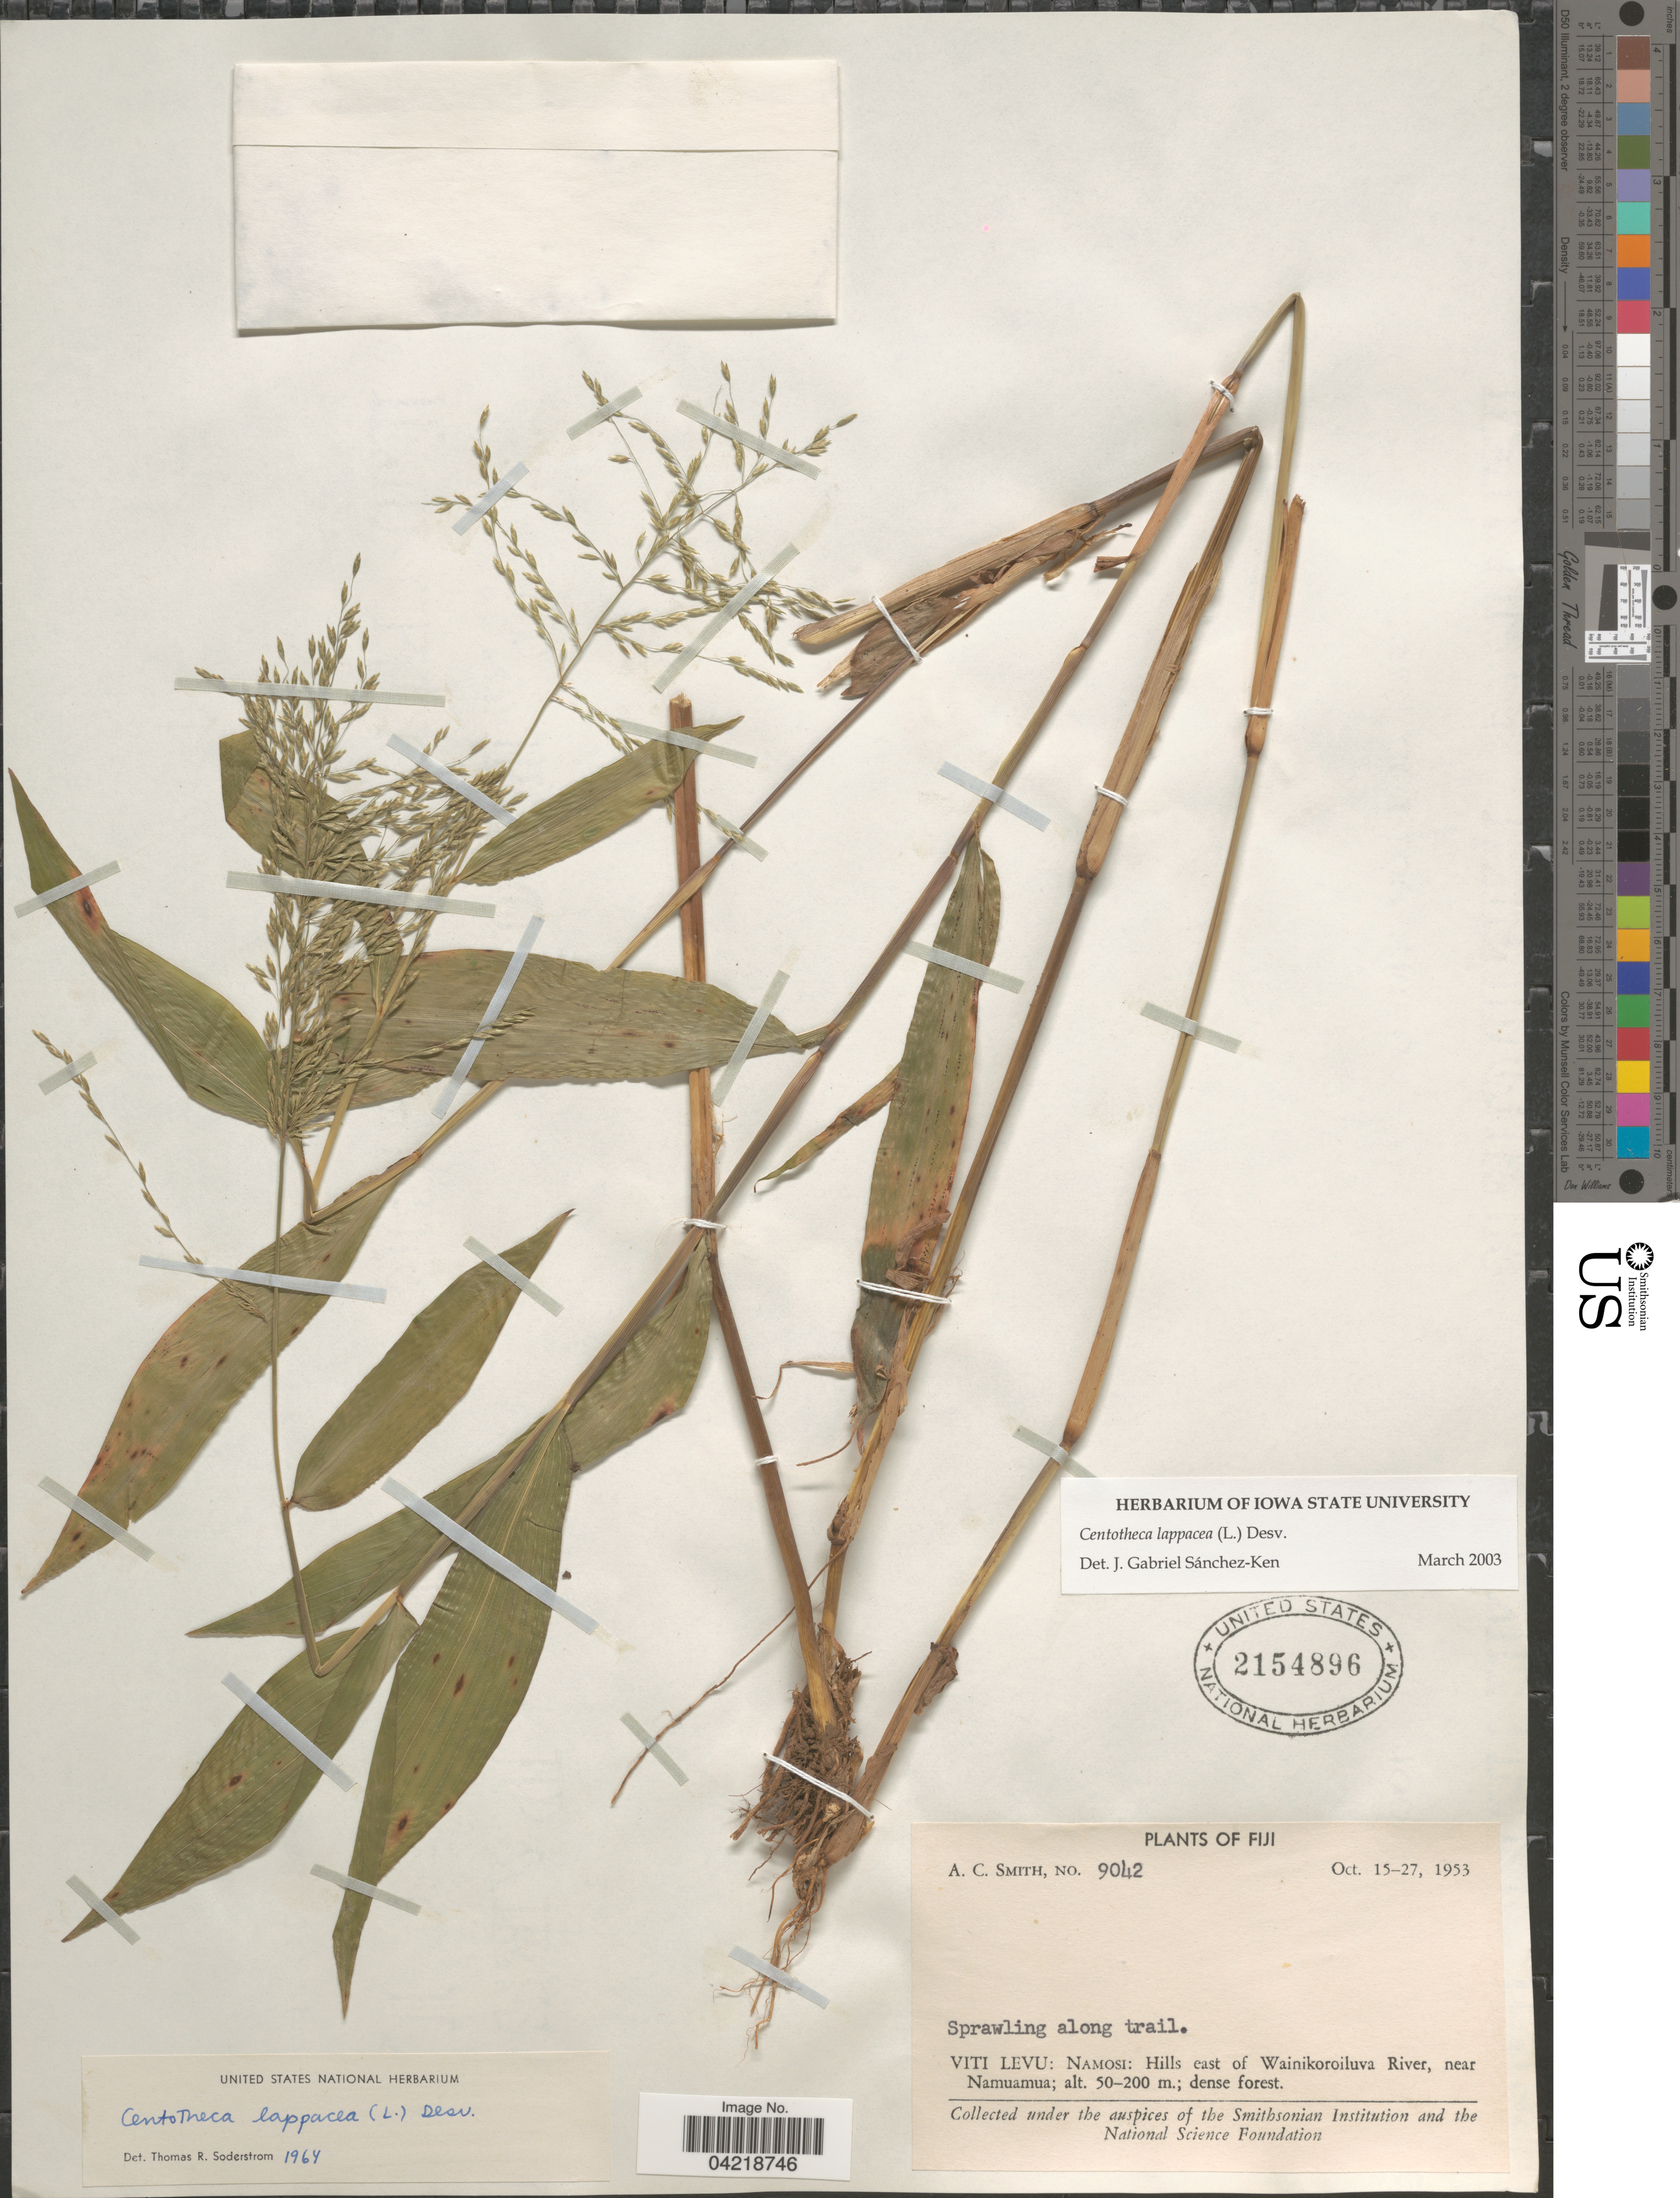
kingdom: Plantae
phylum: Tracheophyta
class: Liliopsida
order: Poales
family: Poaceae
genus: Centotheca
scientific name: Centotheca lappacea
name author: (L.) Desv.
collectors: A. C. Smith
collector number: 9042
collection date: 1953-10-15/1953-10-27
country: Fiji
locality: Viti Levu: Namosi: Hills east of Wainikoroiluva River, near Namuamua.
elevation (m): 50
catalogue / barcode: US 2154896